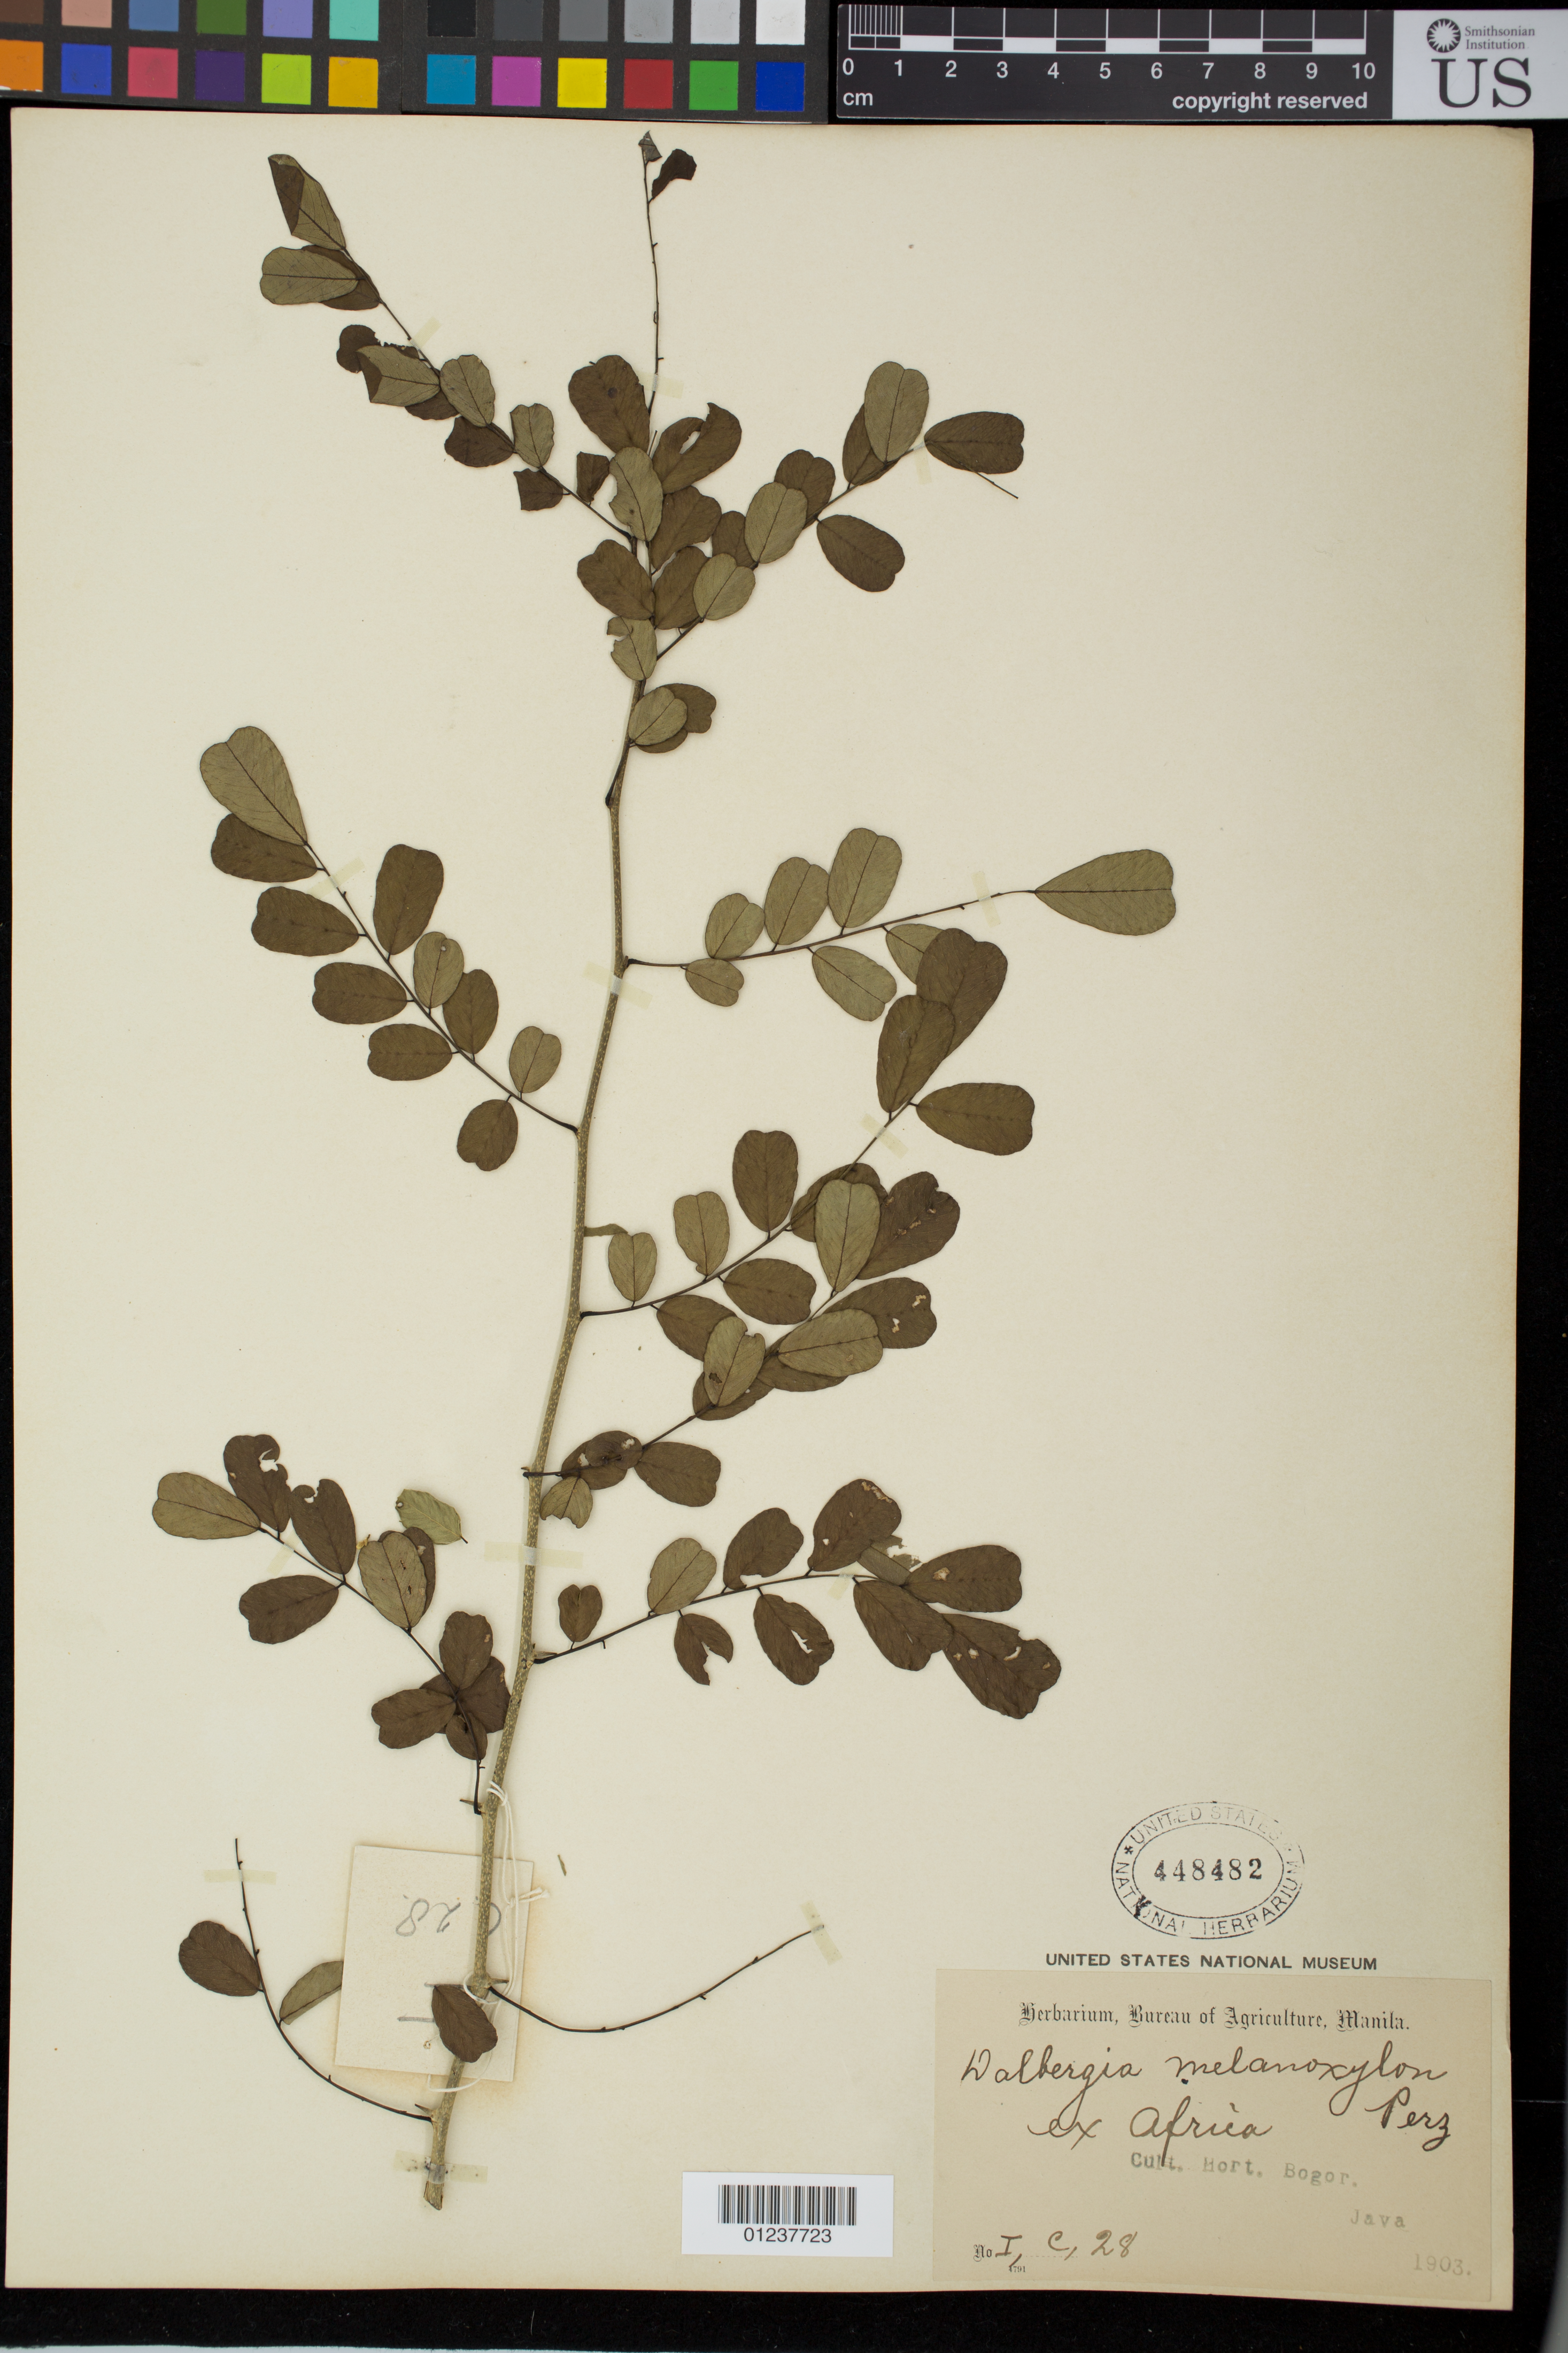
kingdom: Plantae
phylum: Tracheophyta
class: Magnoliopsida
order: Fabales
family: Fabaceae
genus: Dalbergia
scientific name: Dalbergia melanoxylon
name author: Guill. & Perr.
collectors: Manila Bureau of Agriculture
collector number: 28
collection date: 1903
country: Indonesia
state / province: Java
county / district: Jawa Barat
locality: Bogor.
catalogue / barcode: US 448482